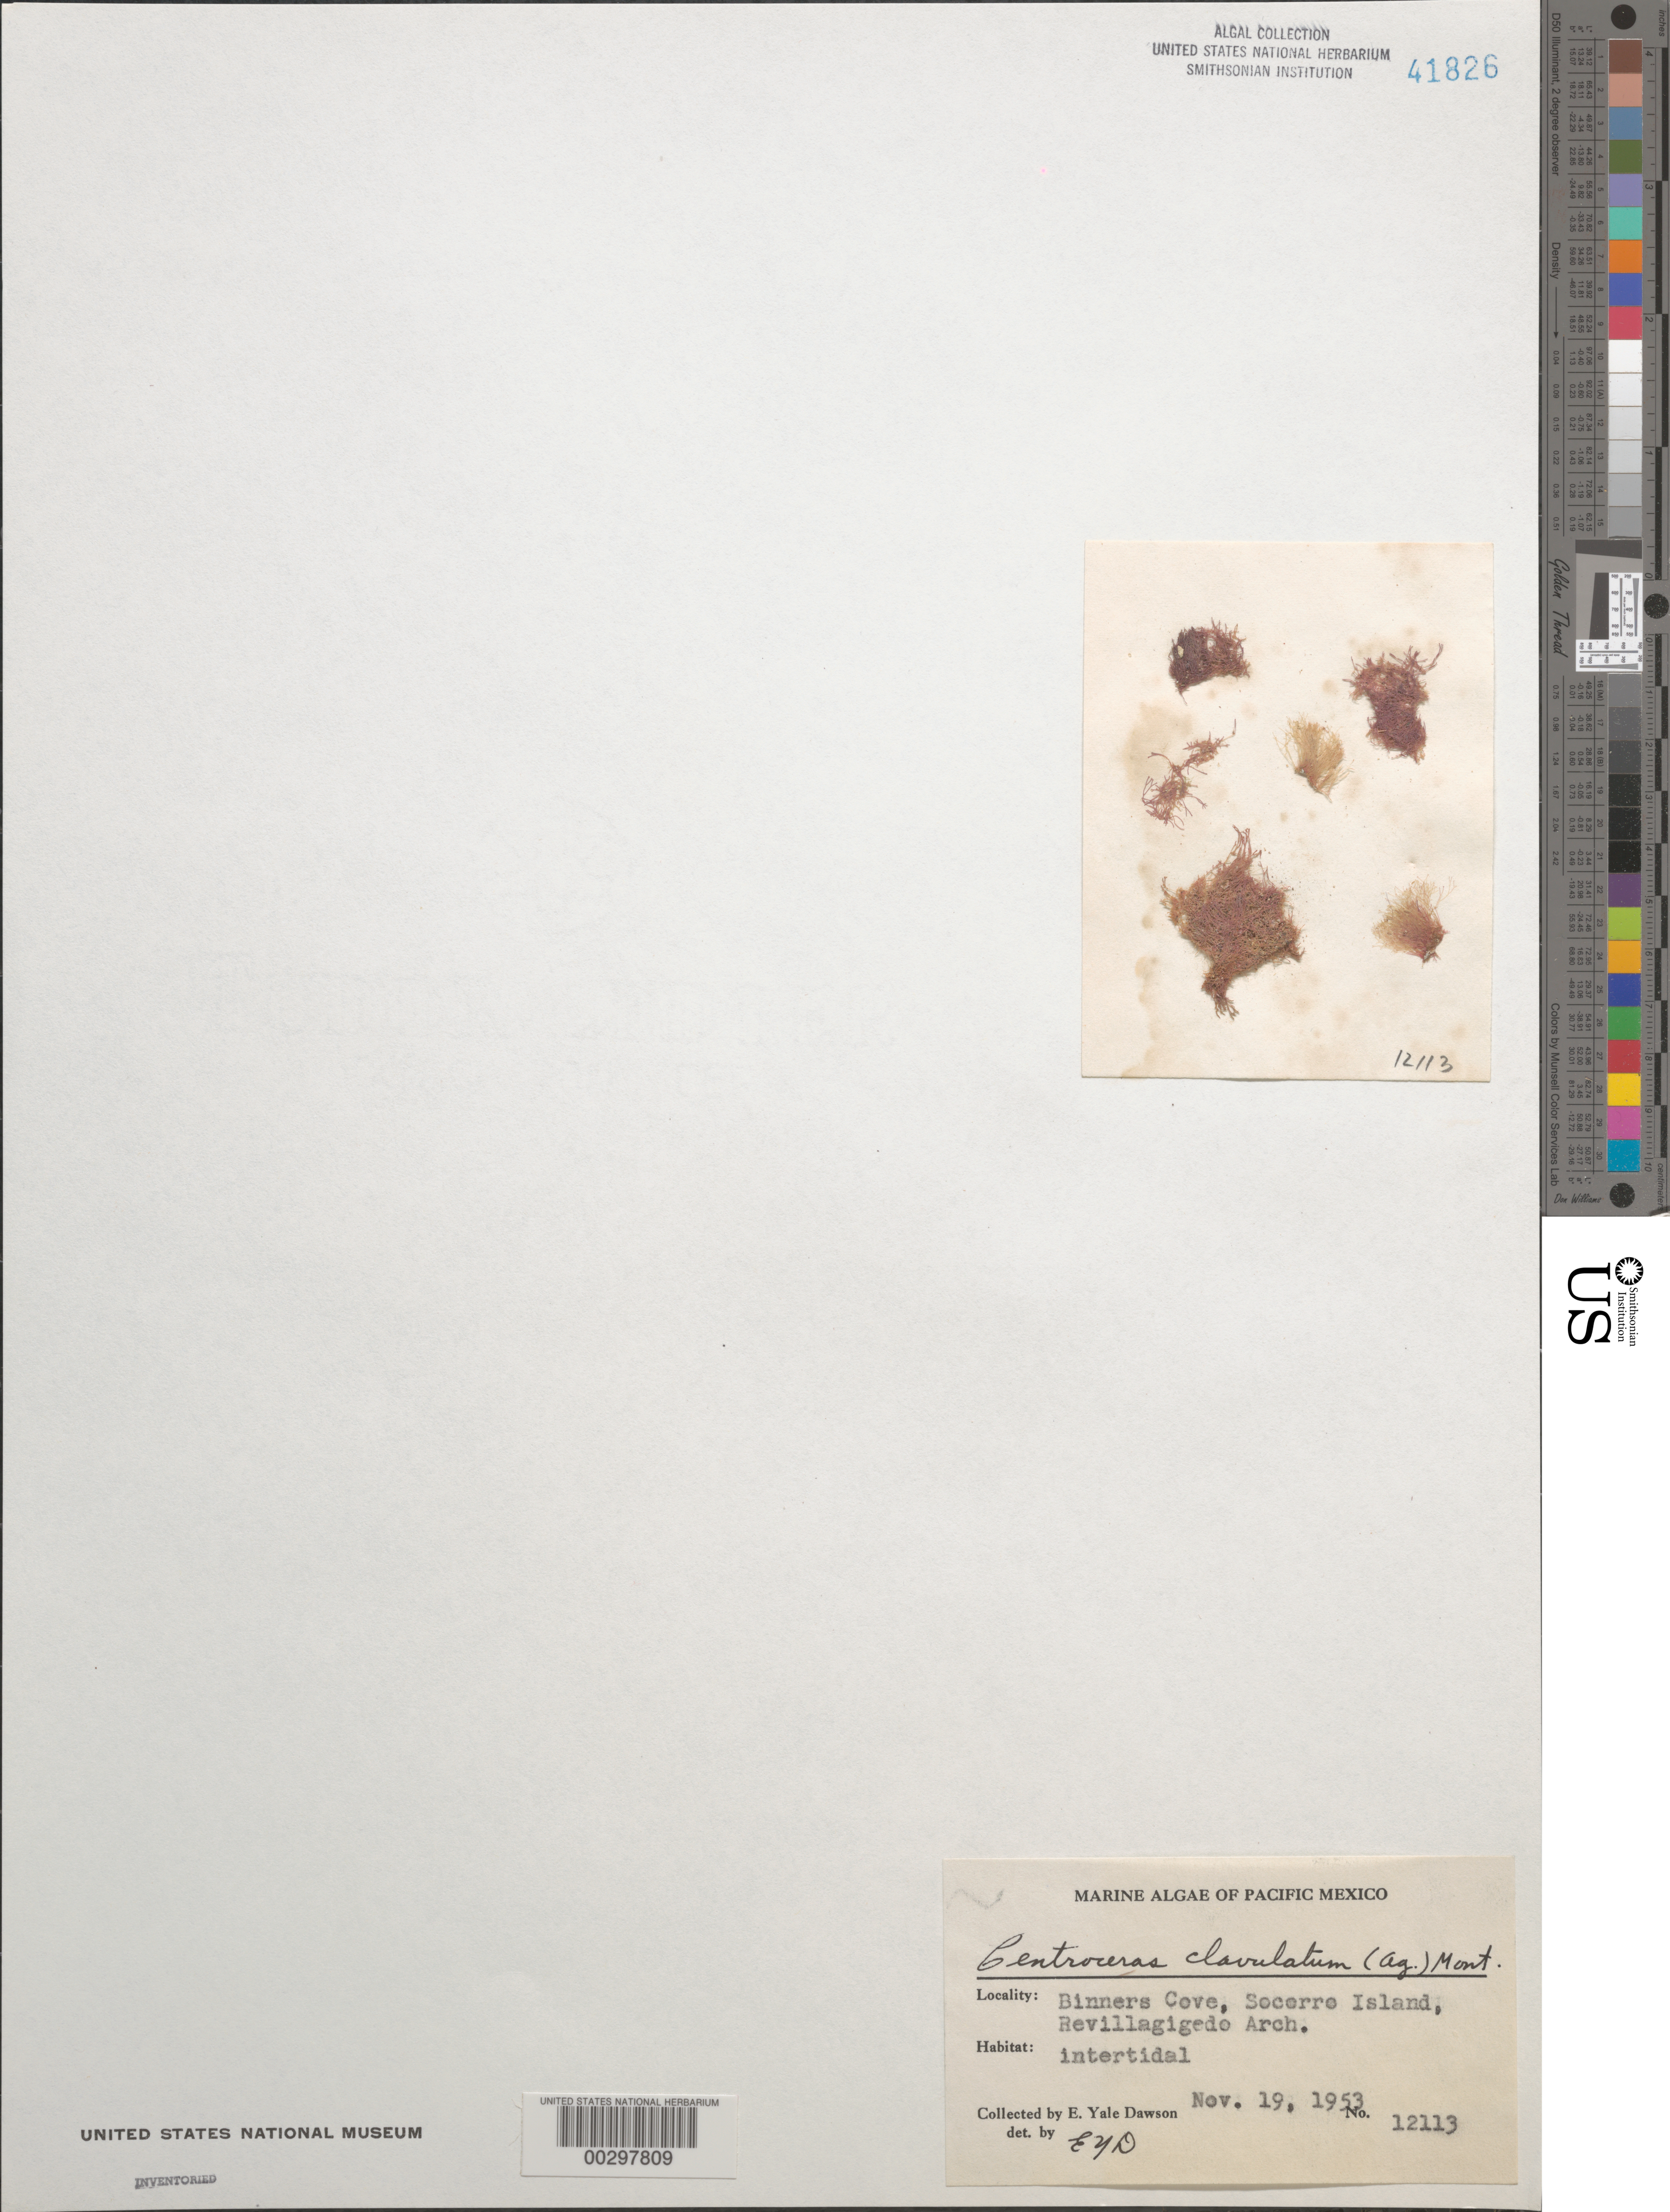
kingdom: Plantae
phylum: Rhodophyta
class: Florideophyceae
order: Ceramiales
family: Ceramiaceae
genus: Centroceras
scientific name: Centroceras clavulatum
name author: (C. Agardh) Mont.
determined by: Dawson, E. Y.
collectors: E. Y. Dawson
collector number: EYD 12113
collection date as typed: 19 Nov 1953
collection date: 1953-11-19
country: Mexico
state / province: Colima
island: Isla Socorro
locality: Binners Cove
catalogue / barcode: US 41826